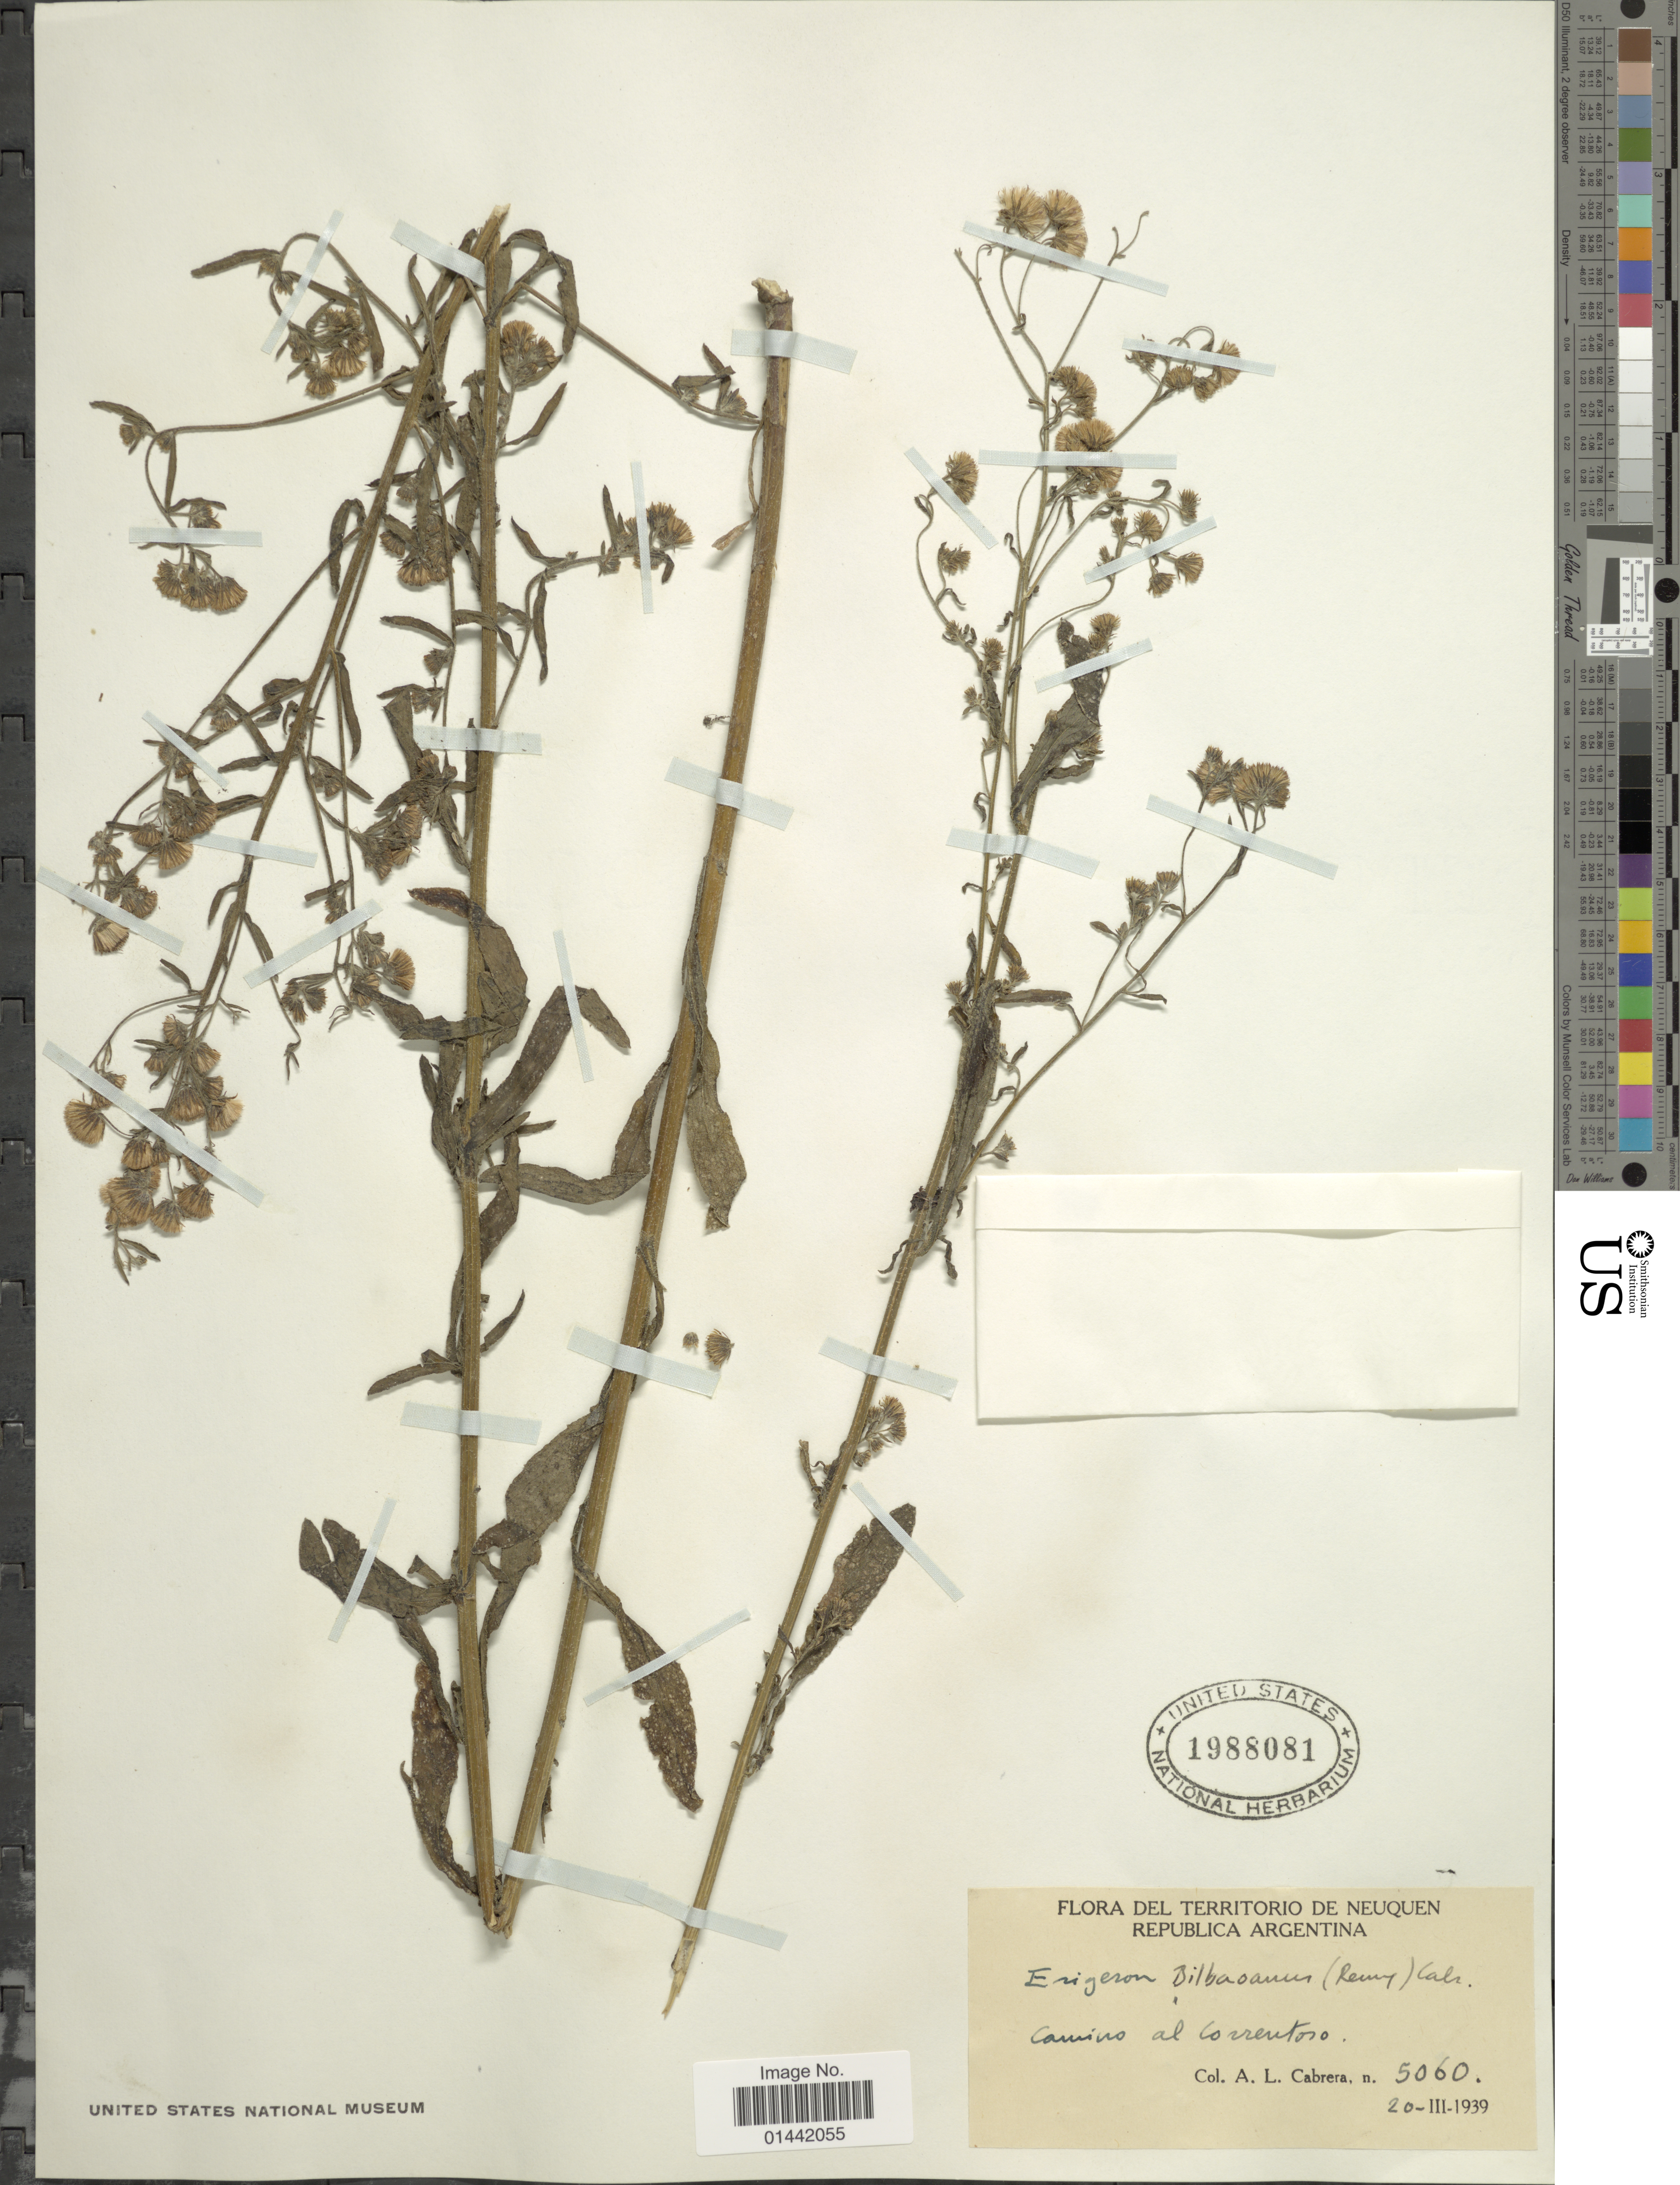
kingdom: Plantae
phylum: Tracheophyta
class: Magnoliopsida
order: Asterales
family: Asteraceae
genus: Erigeron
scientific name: Erigeron bilbaoanus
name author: (J. Rémy) Cabrera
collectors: A. L. Cabrera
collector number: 5060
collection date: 1939-03-20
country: Argentina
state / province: Neuquen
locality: Territorio de Neuquen, camino al Correntoso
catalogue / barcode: US 1988081